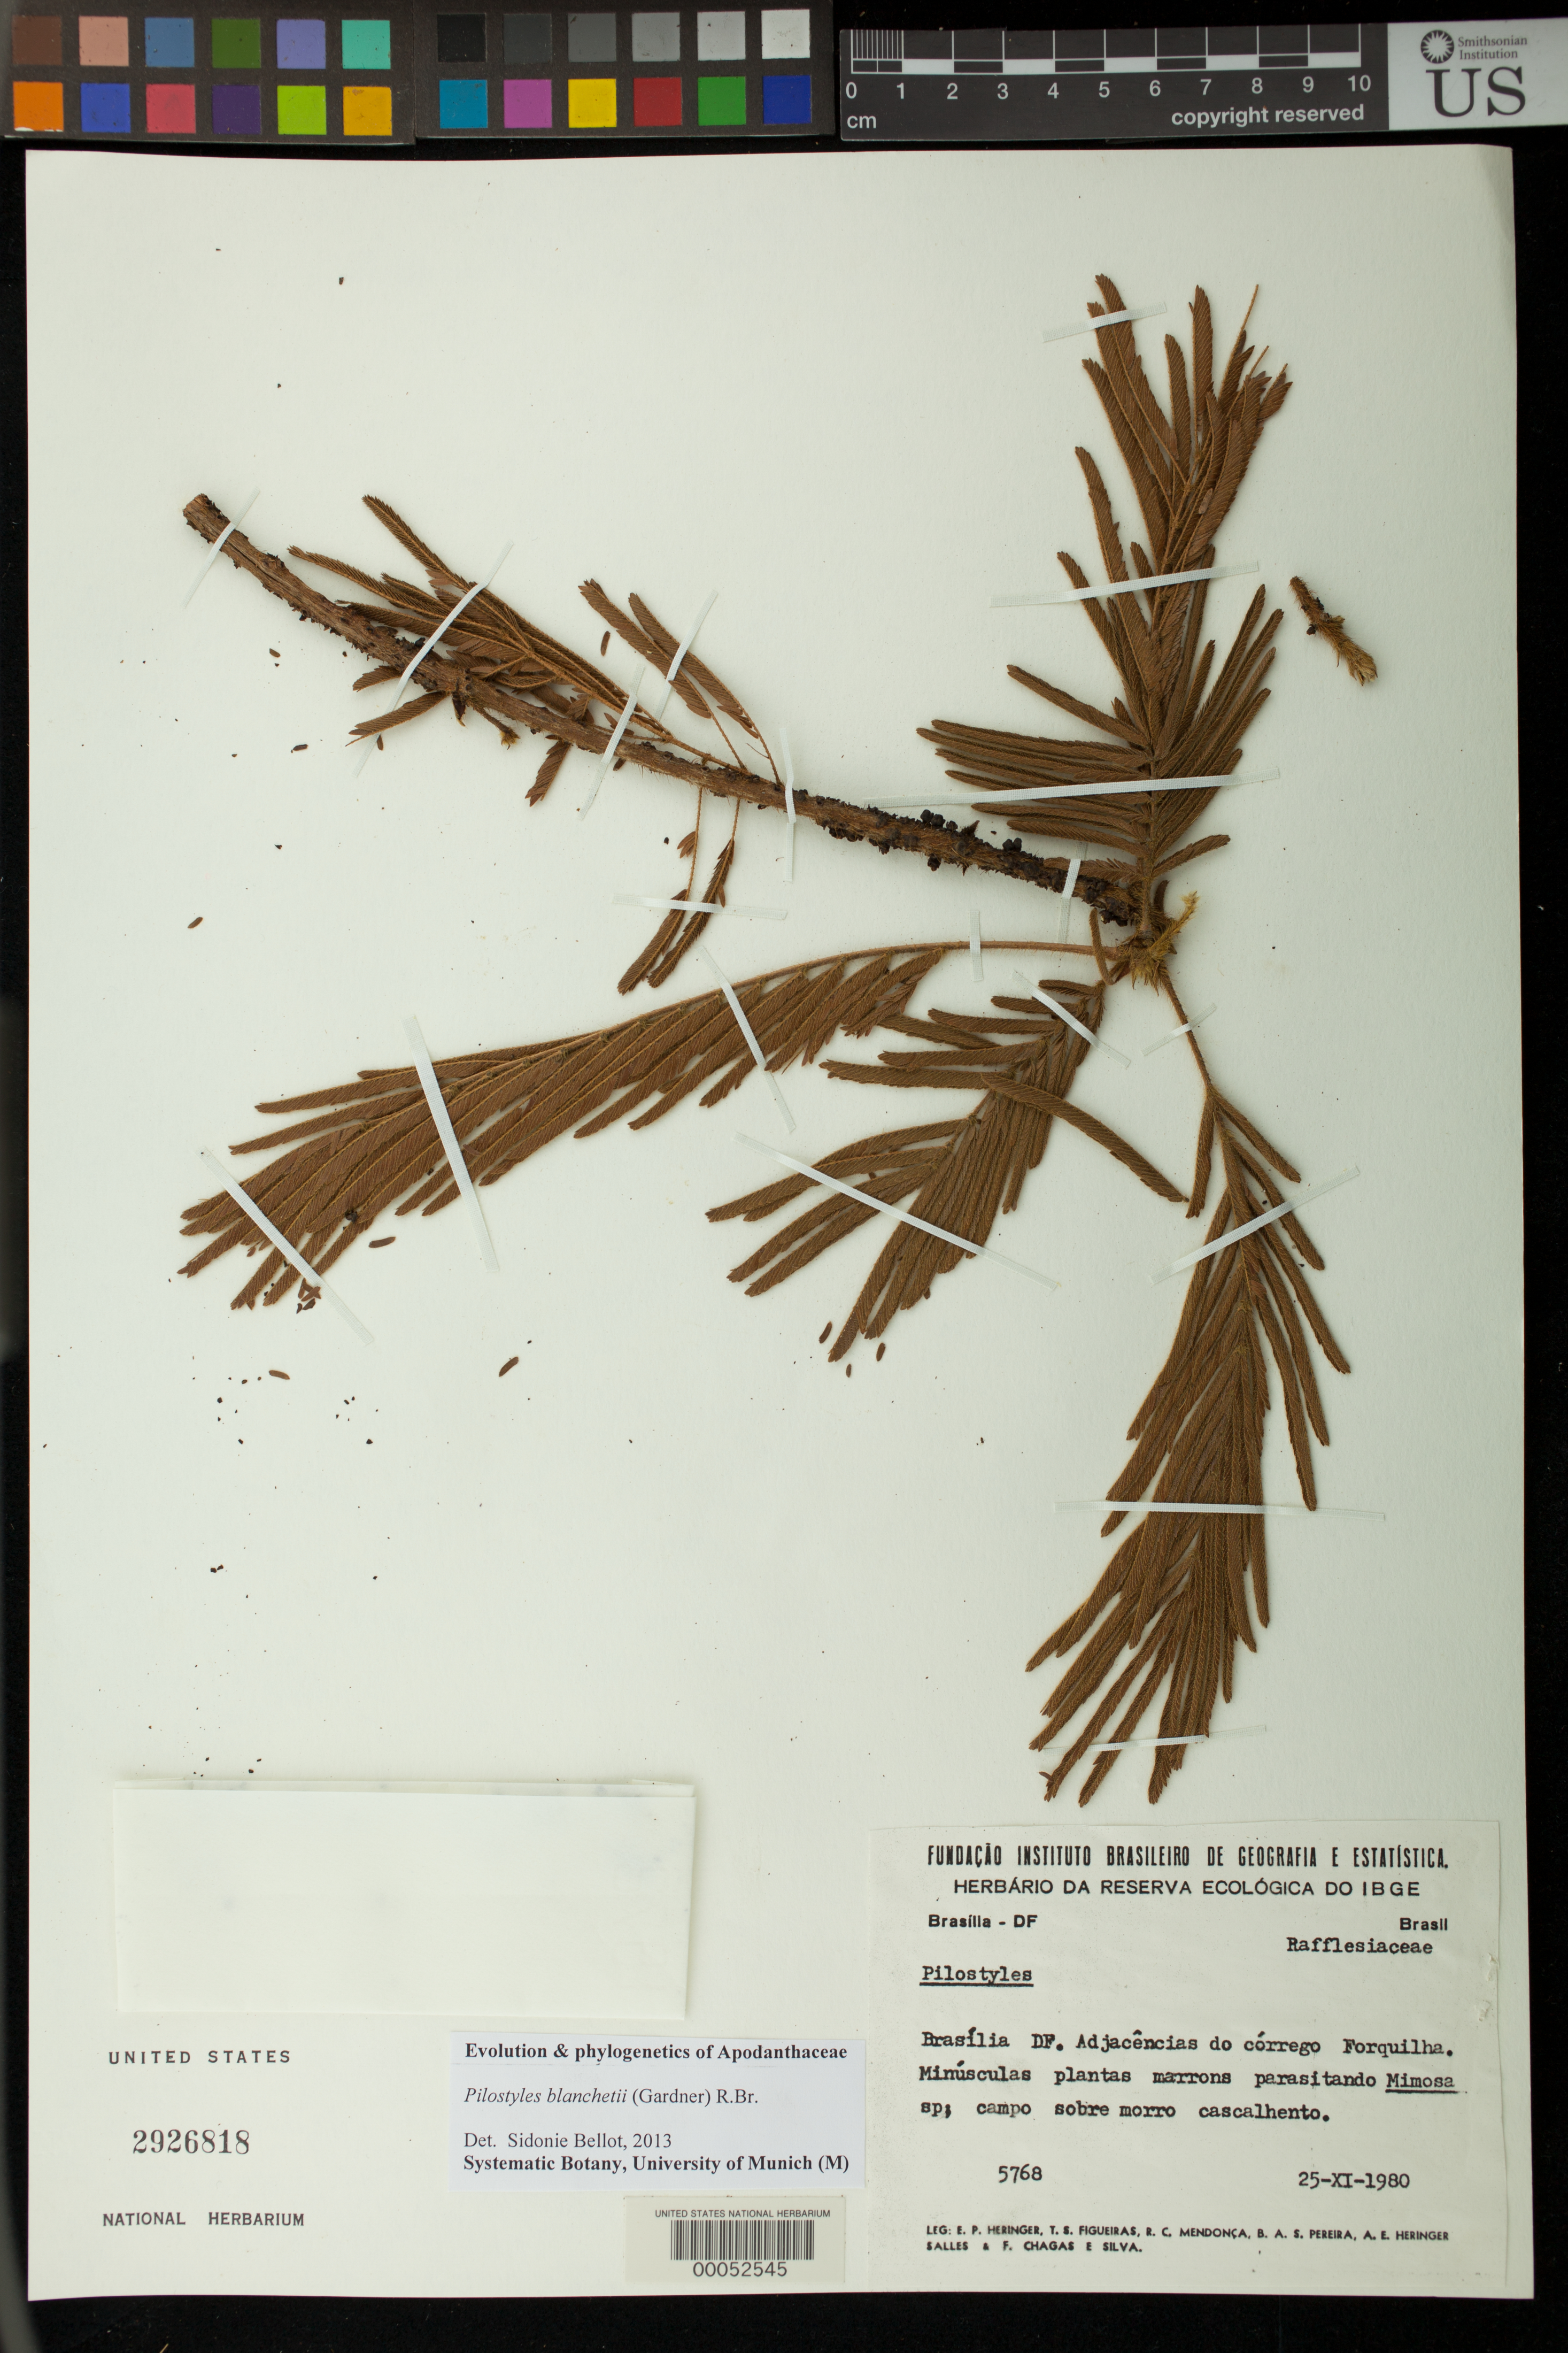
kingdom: Plantae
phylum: Tracheophyta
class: Magnoliopsida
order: Cucurbitales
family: Apodanthaceae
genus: Pilostyles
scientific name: Pilostyles blanchetii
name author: (Gardner) R. Br.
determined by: Bellot, Sidonie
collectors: E. P. Heringer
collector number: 5768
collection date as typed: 25 Nov 1980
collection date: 1980-11-25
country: Brazil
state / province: Distrito Federal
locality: Adjacencias do corrego forquilha, camp sobre morro cascalhe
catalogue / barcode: US 2926818